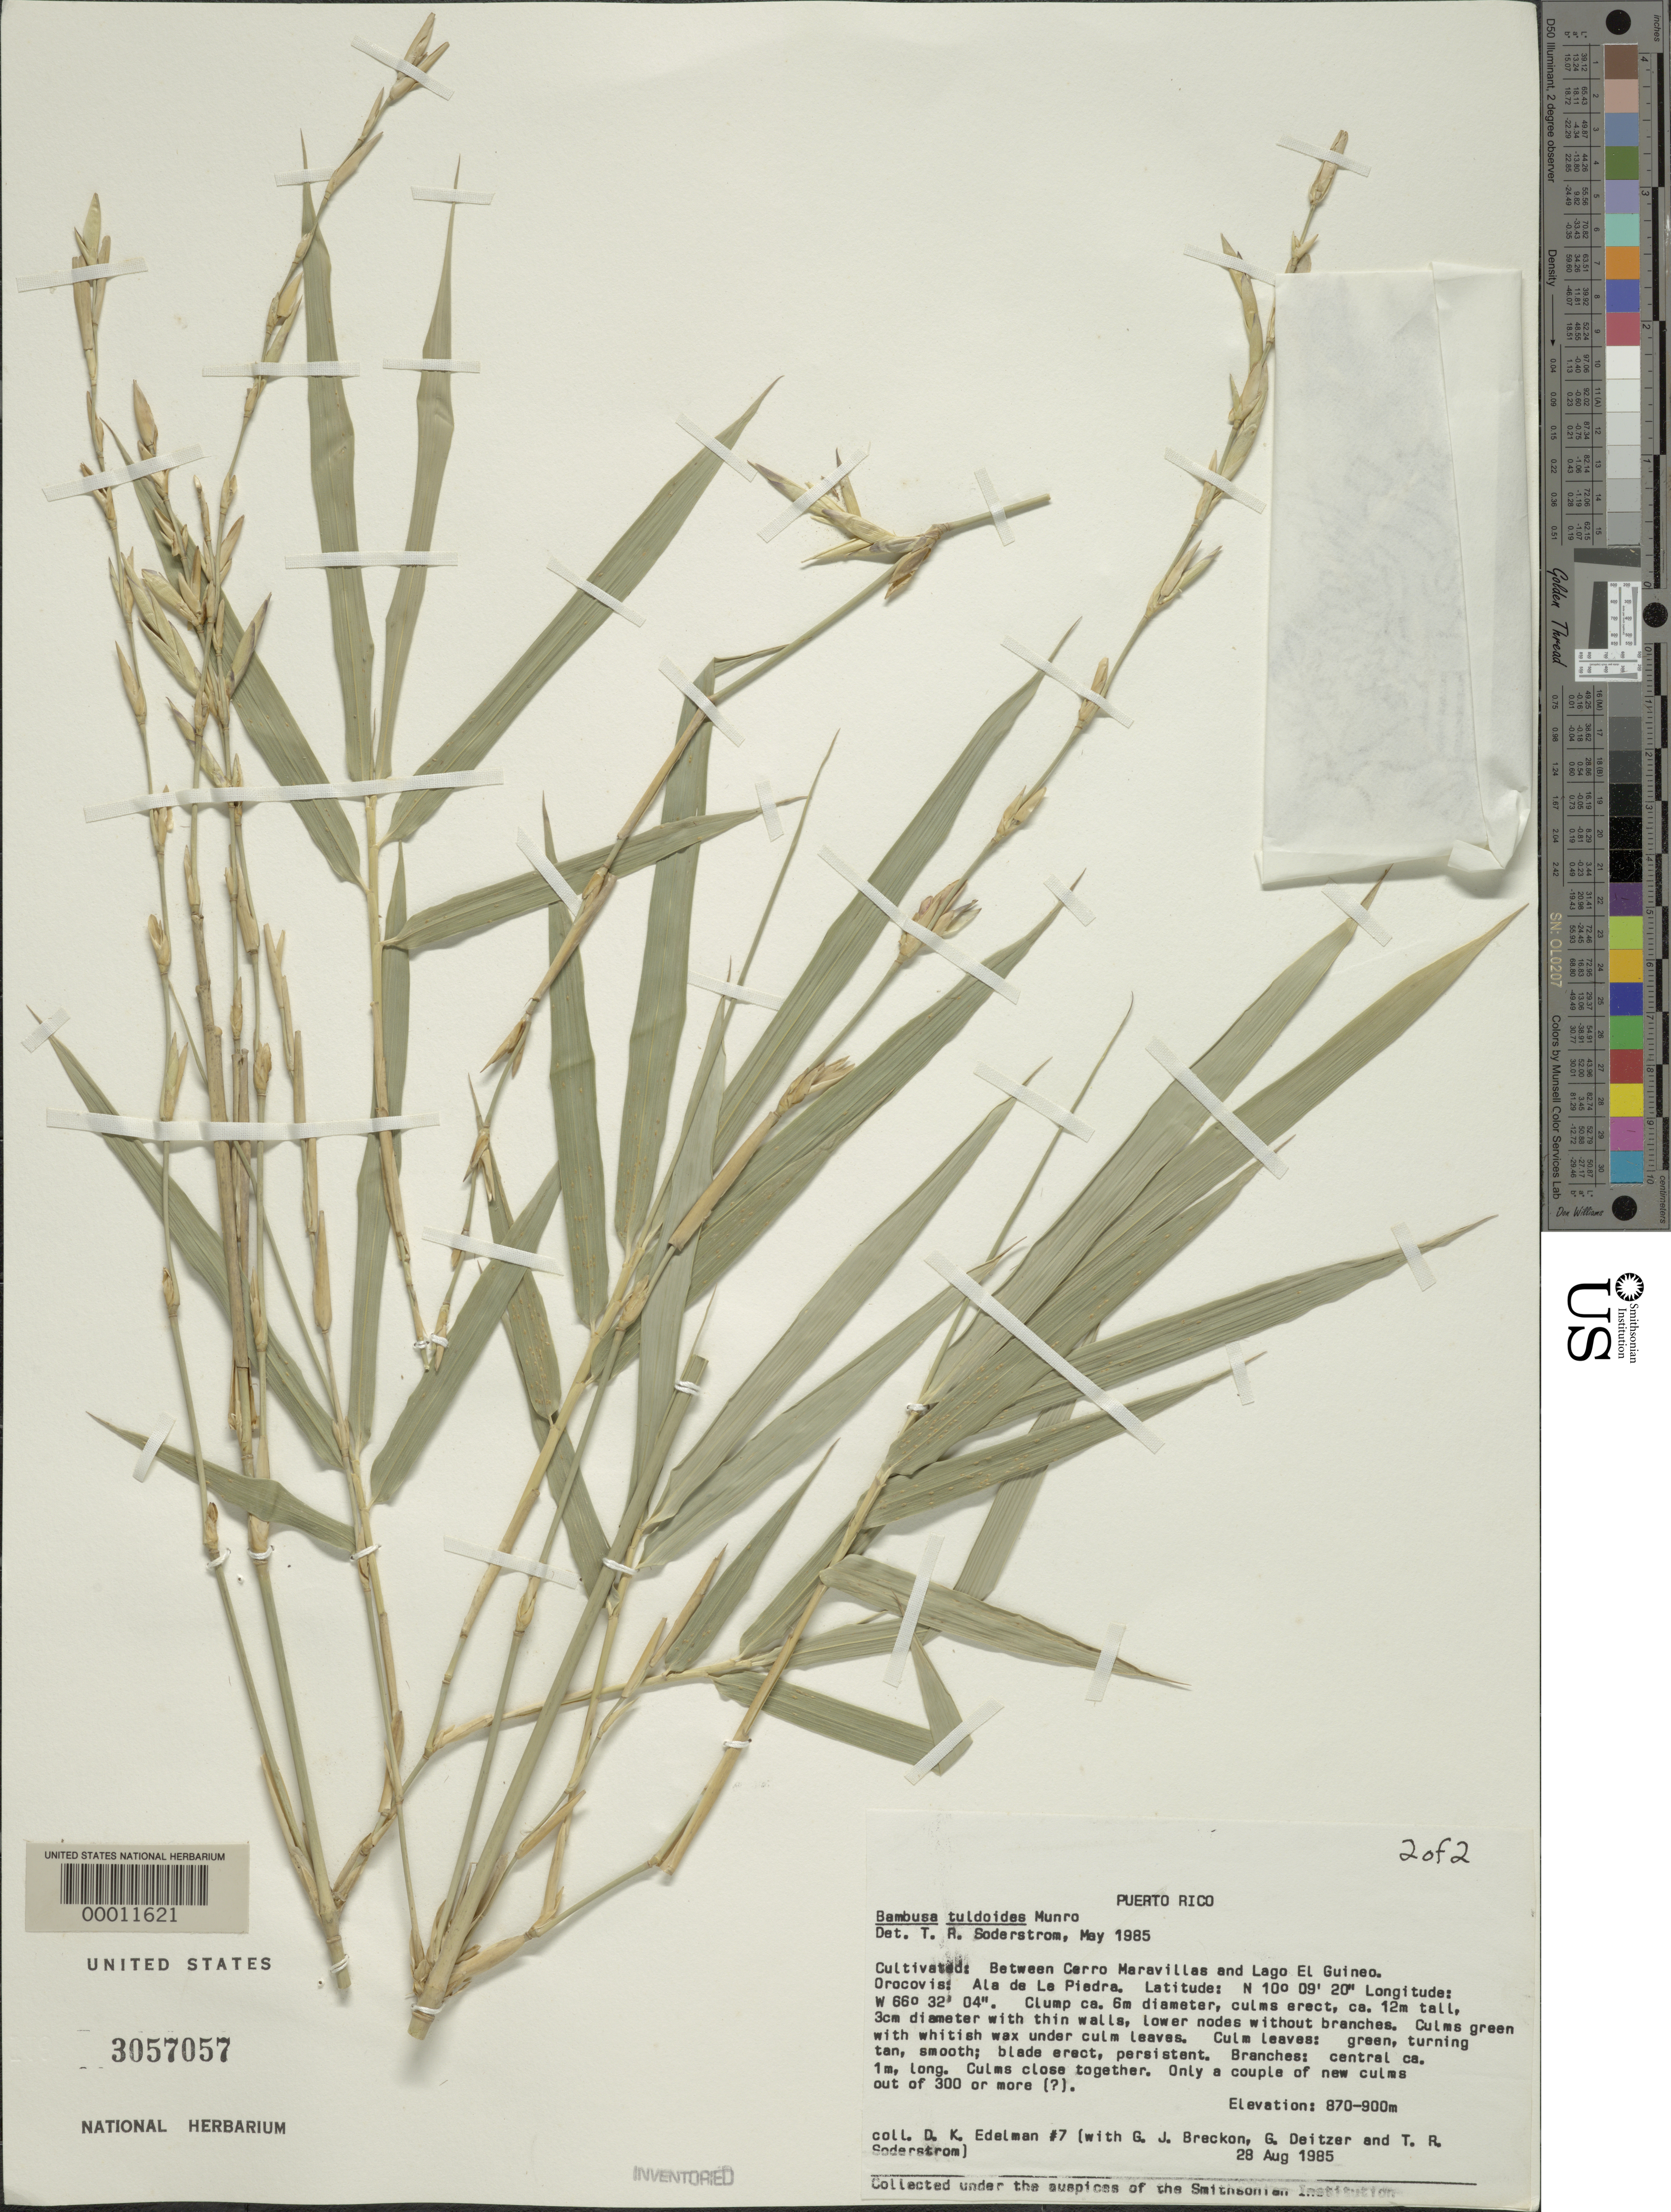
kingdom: Plantae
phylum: Tracheophyta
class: Liliopsida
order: Poales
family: Poaceae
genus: Bambusa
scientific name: Bambusa tuldoides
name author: Munro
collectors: D. Edelman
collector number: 07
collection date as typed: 28 Aug 1985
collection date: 1985-08-28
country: Puerto Rico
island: Greater Antilles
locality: Carro maravilles, lago el guineo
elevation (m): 870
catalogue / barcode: US 3057057